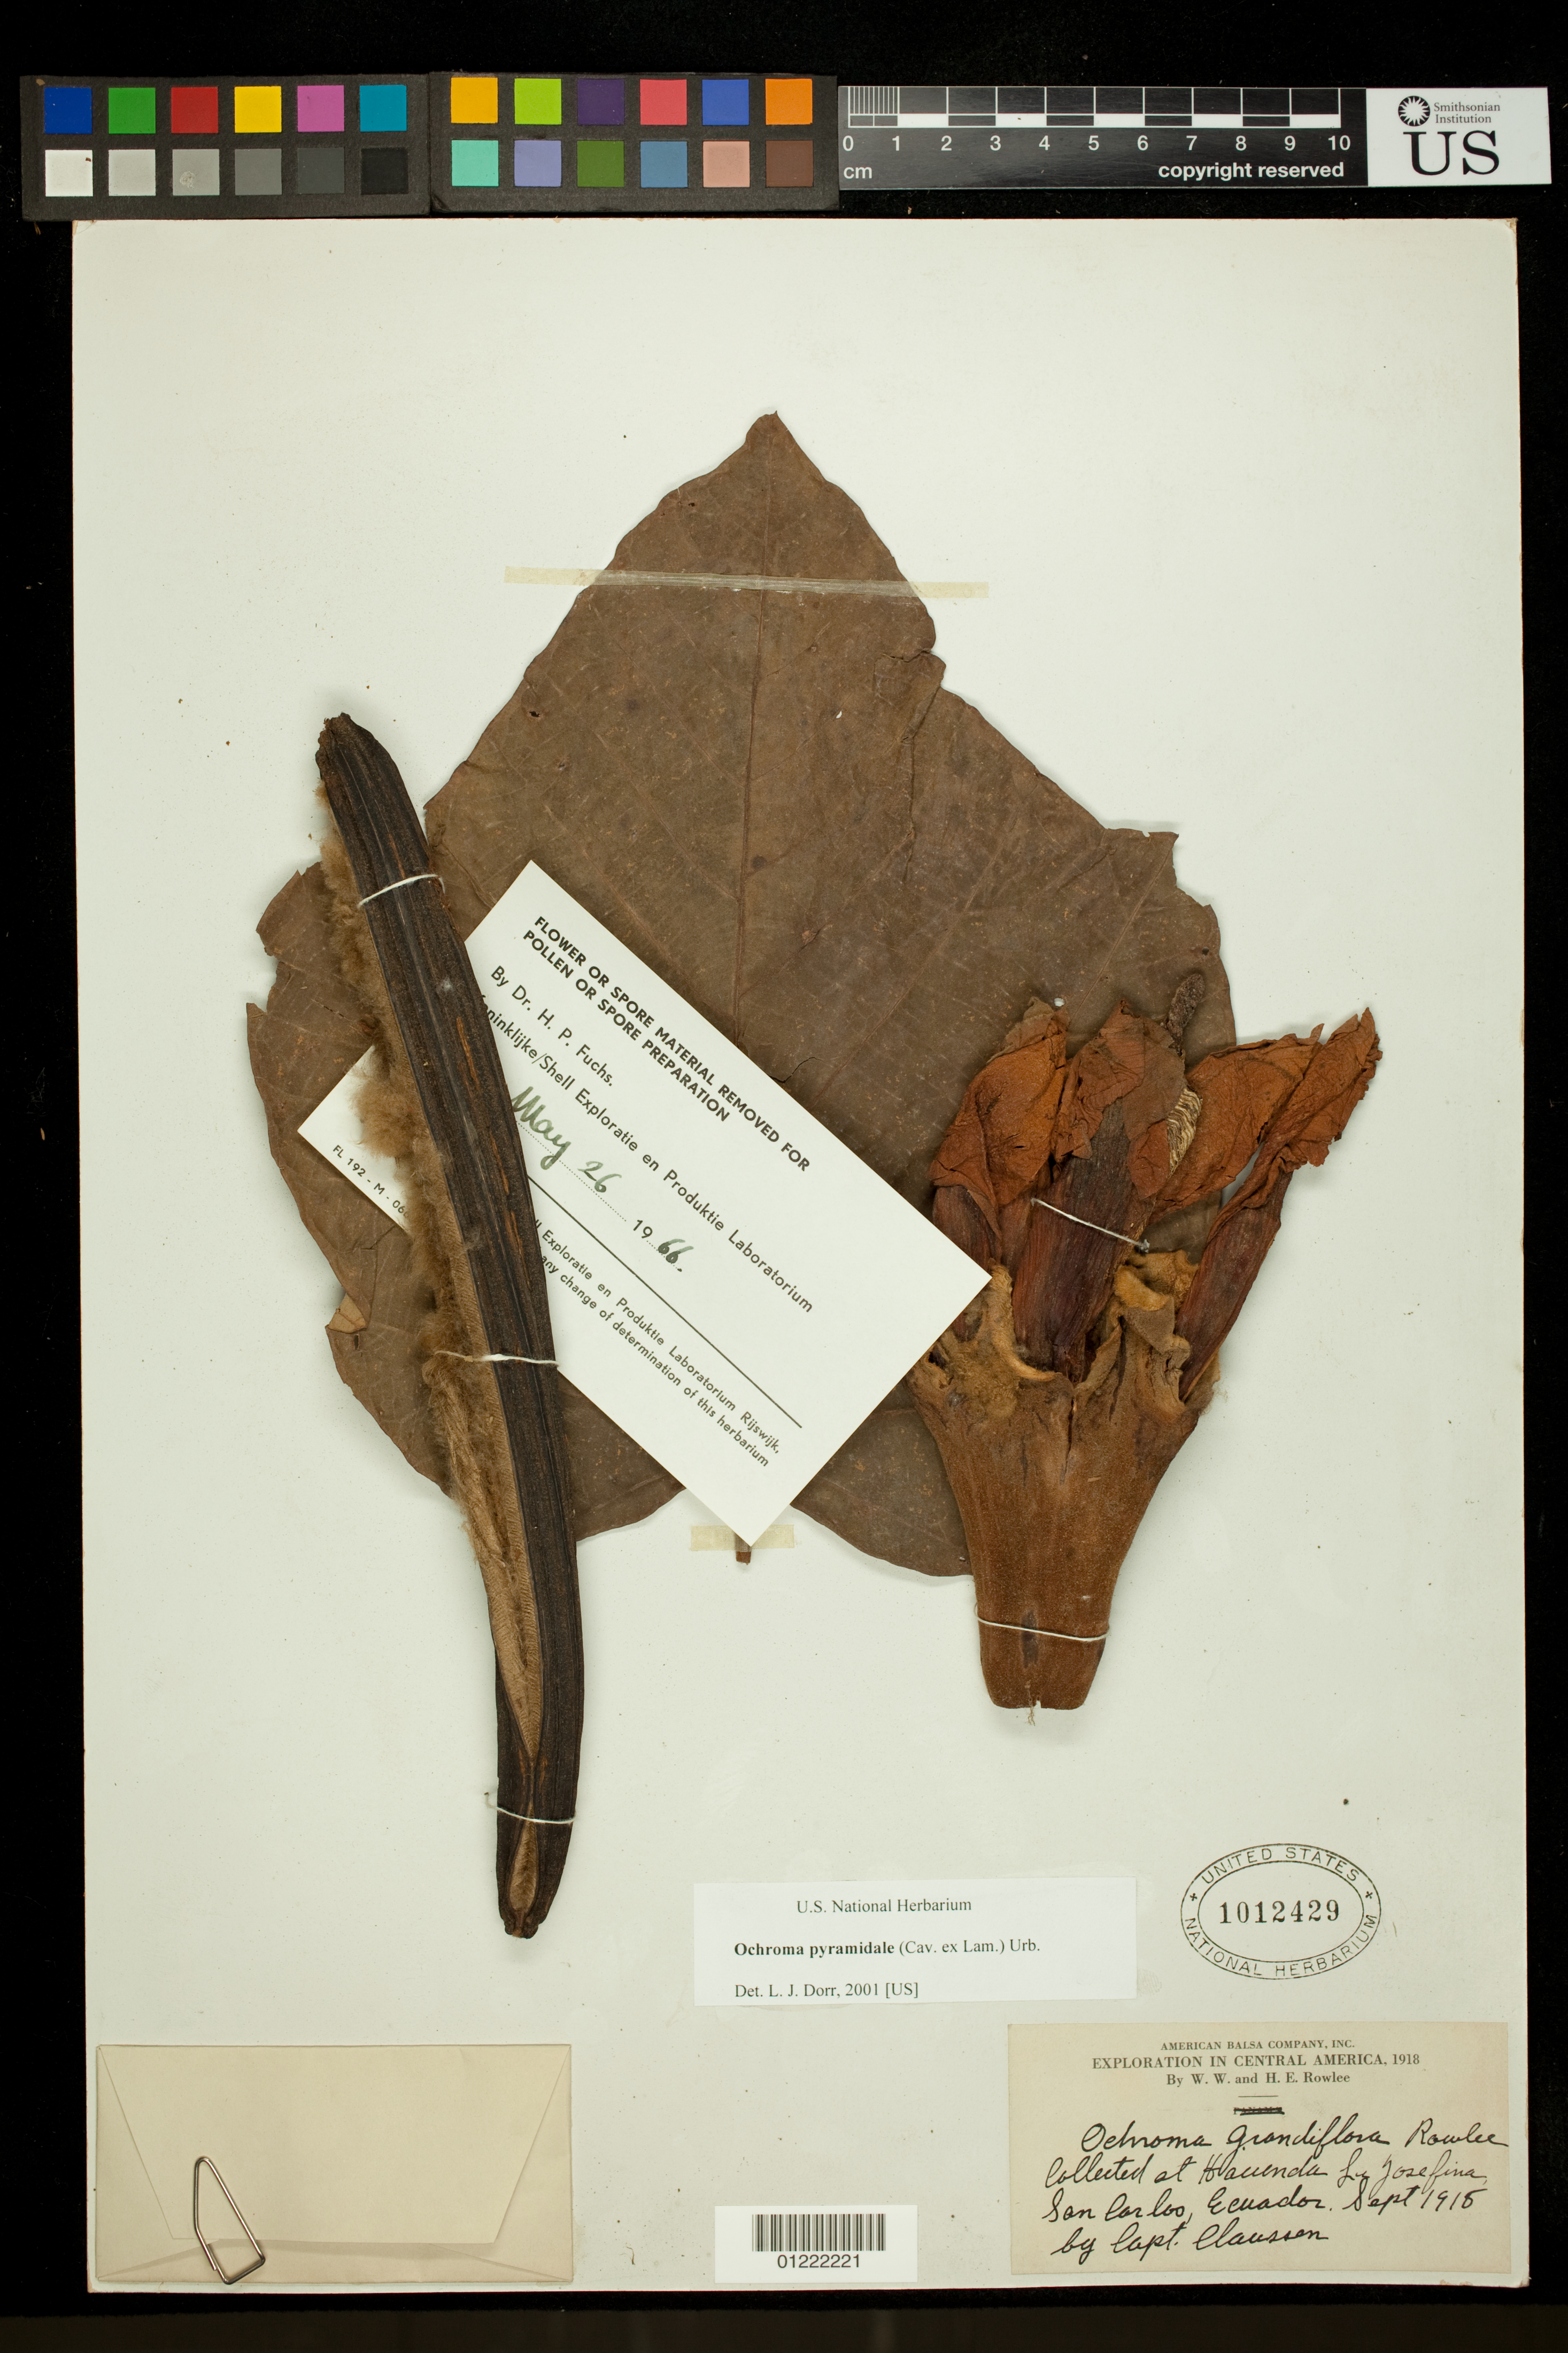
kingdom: Plantae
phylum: Tracheophyta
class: Magnoliopsida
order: Malvales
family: Malvaceae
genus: Ochroma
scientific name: Ochroma pyramidale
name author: (Cav. ex Lam.) Urb.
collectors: -. Claussen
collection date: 1918-09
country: Ecuador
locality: San Carlos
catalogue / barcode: US 1012429